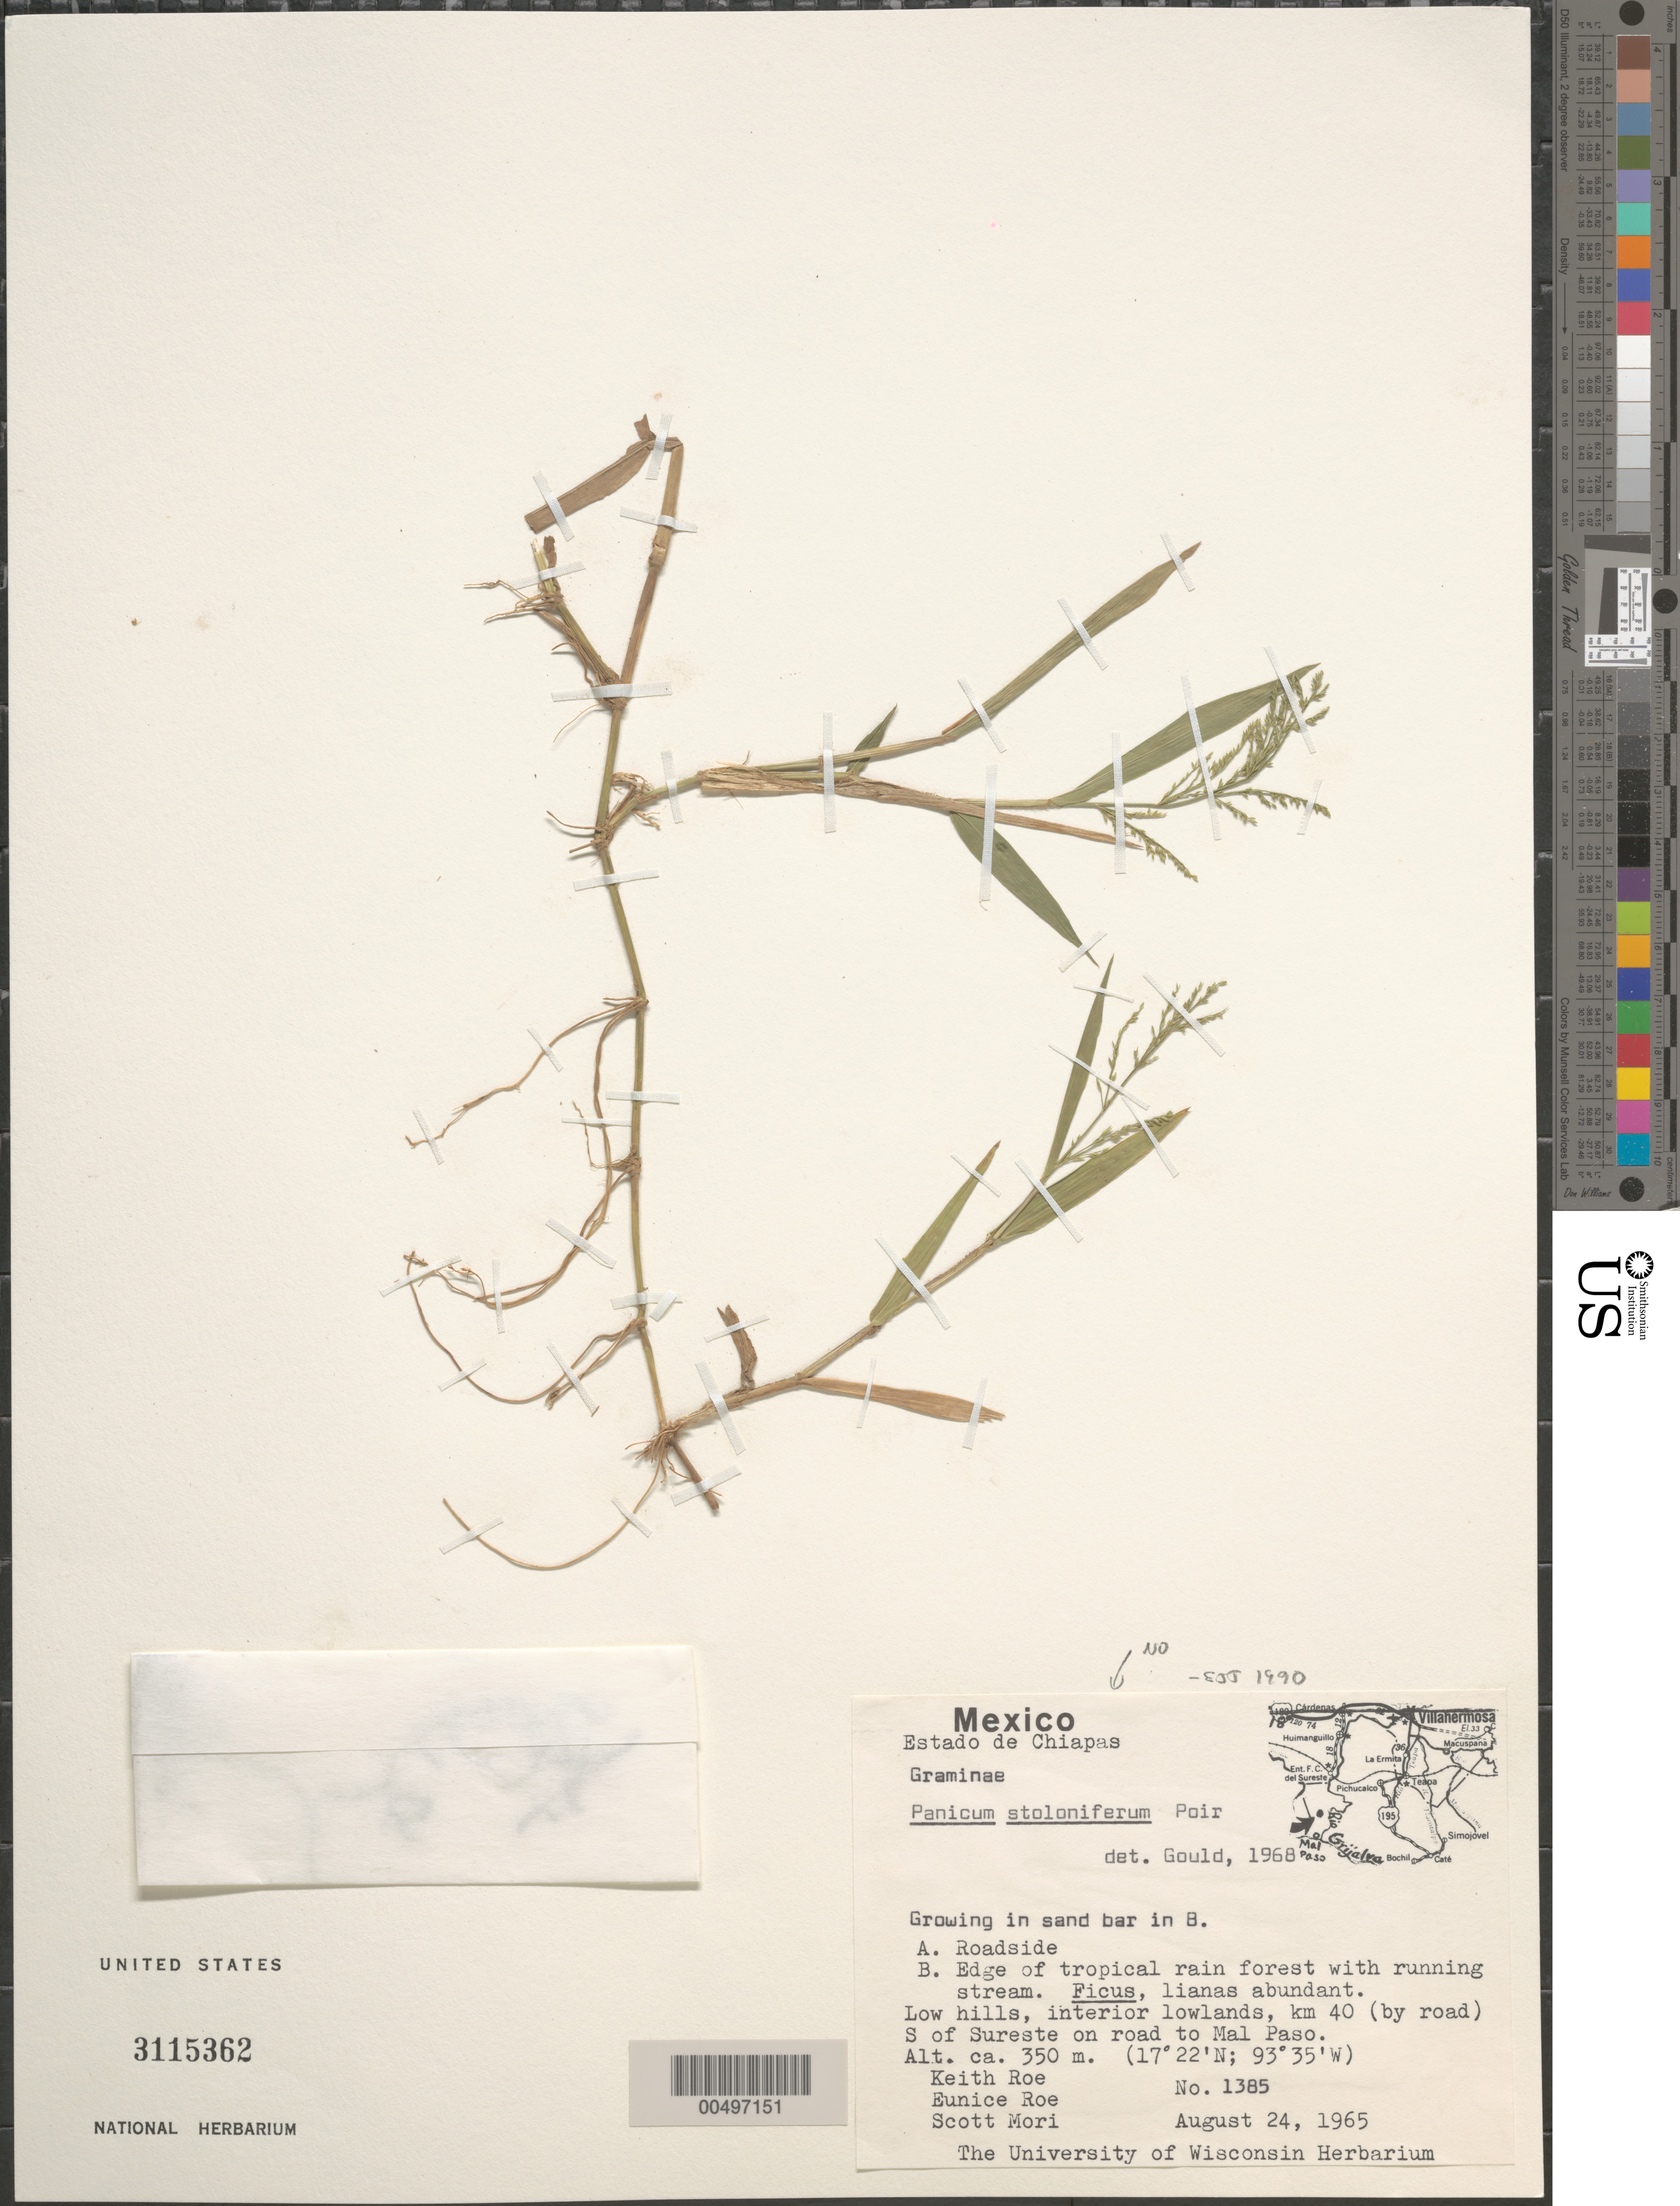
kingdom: Plantae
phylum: Tracheophyta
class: Liliopsida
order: Poales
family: Poaceae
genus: Dichanthelium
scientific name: Dichanthelium sp.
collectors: K. E. Roe, E. Roe & S. Mori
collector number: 1385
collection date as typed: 24 Aug 1965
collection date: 1965-08-24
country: Mexico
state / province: Chiapas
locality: Km 40 (by rd) S of Sureste on rd to Mal Paso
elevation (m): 350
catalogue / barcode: US 3115362